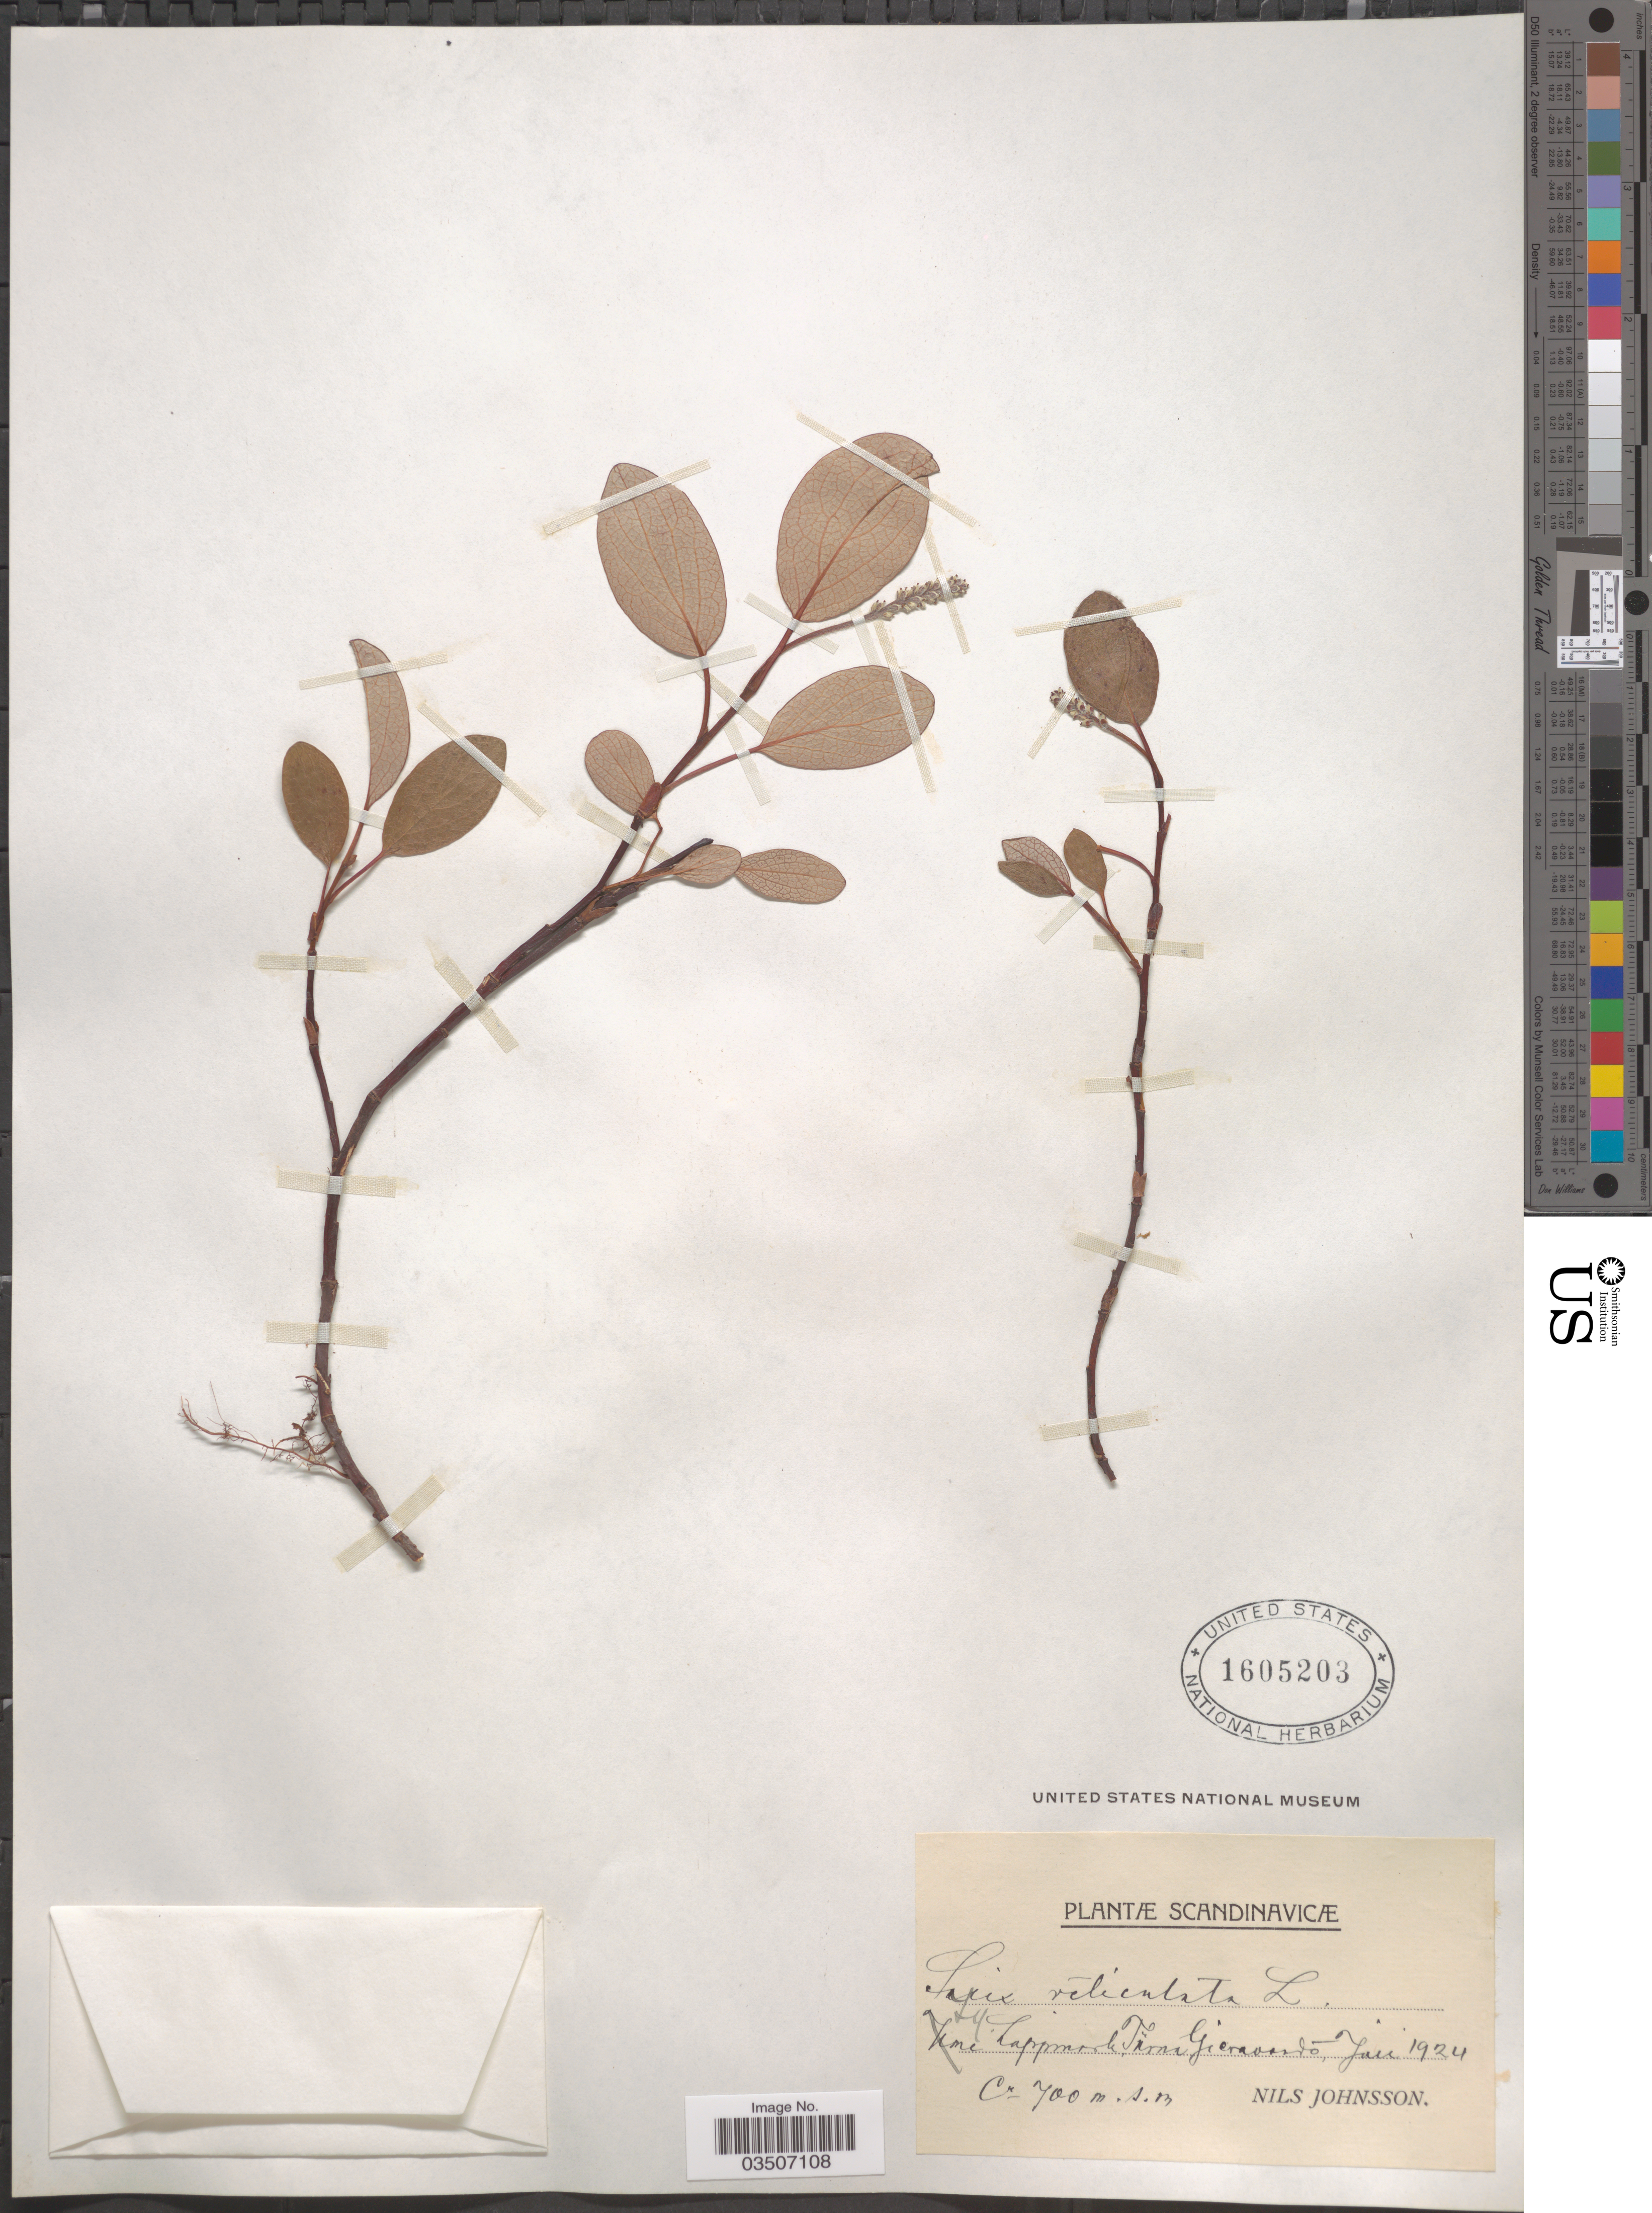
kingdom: Plantae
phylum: Tracheophyta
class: Magnoliopsida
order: Malpighiales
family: Salicaceae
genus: Salix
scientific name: Salix reticulata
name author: L.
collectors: N. Johnsson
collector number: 74?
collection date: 1924-06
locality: Scandinavicæ. Lappmark, Türna Gieravardo [interpreted].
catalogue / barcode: US 1605203